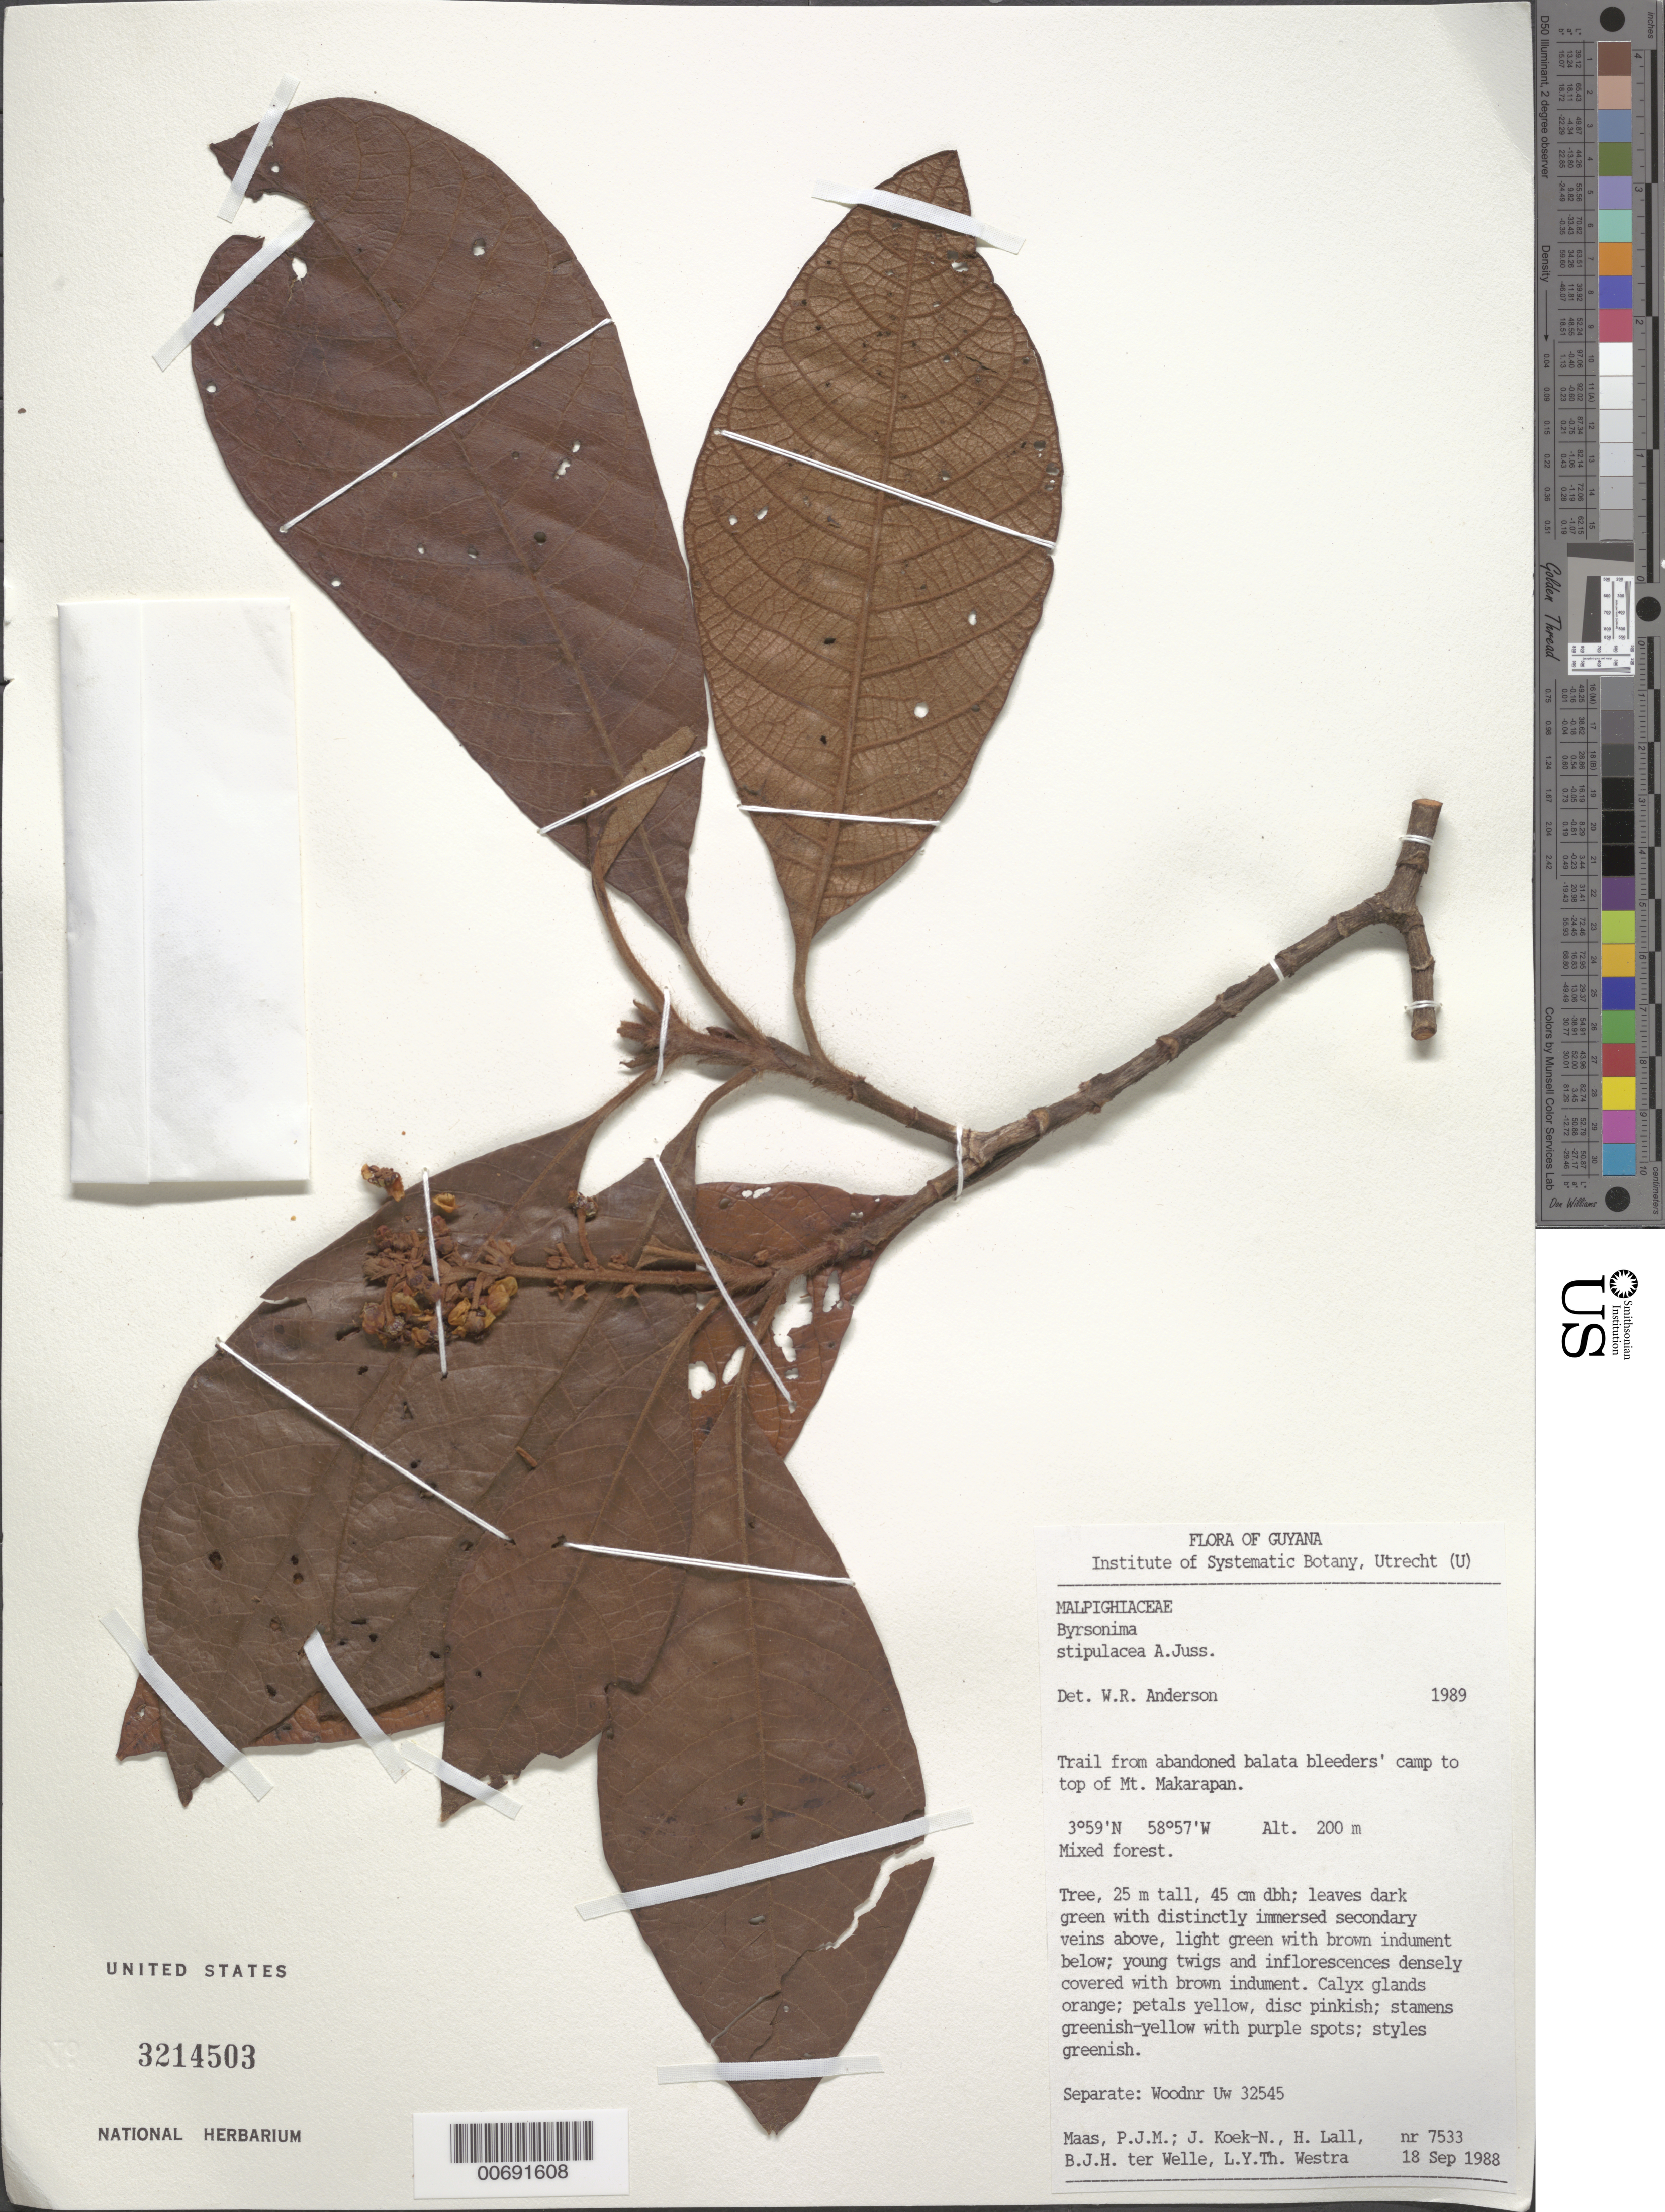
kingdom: Plantae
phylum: Tracheophyta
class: Magnoliopsida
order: Malpighiales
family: Malpighiaceae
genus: Byrsonima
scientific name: Byrsonima stipulacea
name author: A. Juss.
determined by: Anderson, W. R., (MICH), University of Michigan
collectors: P. Maas, J. Koek-Noorman, H. Lall, B. Welle & L. Y. T. Westra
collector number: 7533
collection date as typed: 18-Sep-88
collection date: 1988-09-18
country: Guyana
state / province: U. Takutu-U. Essequibo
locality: Mt. Makarapan, trail from abandoned balata bleeder camp to top of mt.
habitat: Mixed forest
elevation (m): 200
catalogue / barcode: US 3214503